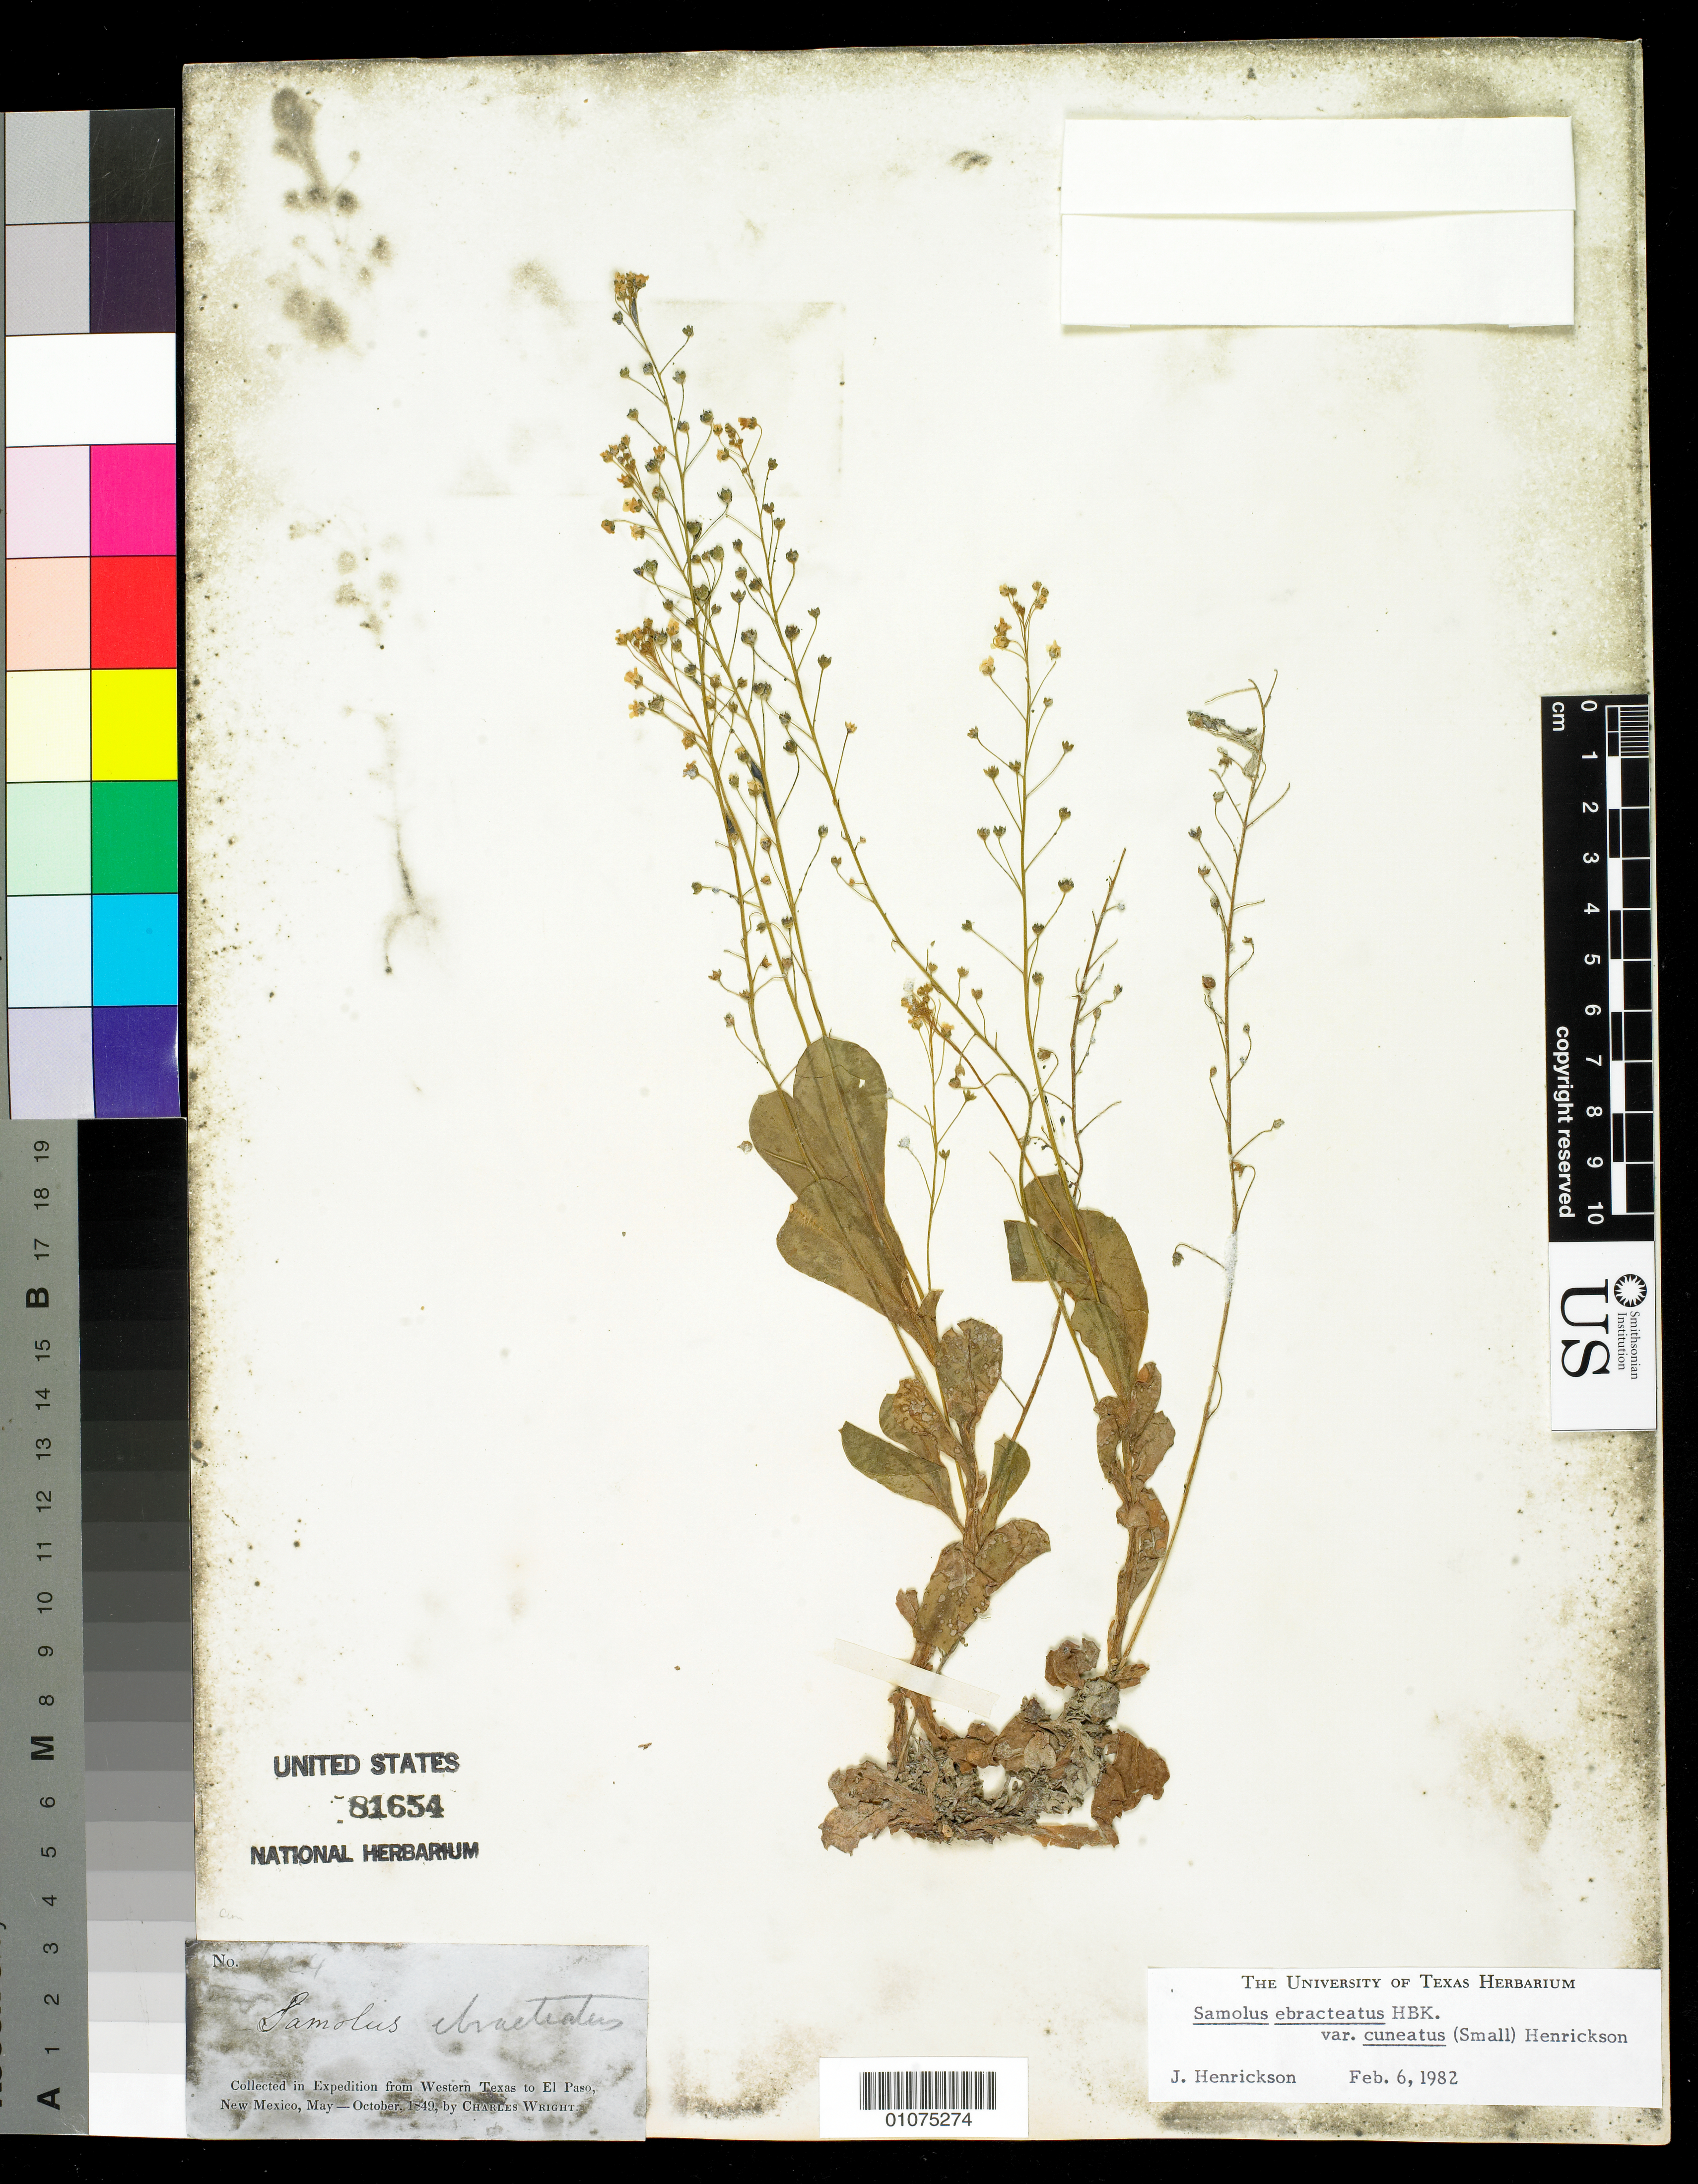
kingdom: Plantae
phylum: Tracheophyta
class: Magnoliopsida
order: Ericales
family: Primulaceae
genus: Samolus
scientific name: Samolus ebracteatus var. cuneatus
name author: (Small) Henrickson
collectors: C. Wright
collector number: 424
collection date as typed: May 1849 to -- Oct 1849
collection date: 1849-05/1849-10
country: United States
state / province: Texas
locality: From Western Texas to El Paso, New Mexico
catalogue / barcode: US 81654